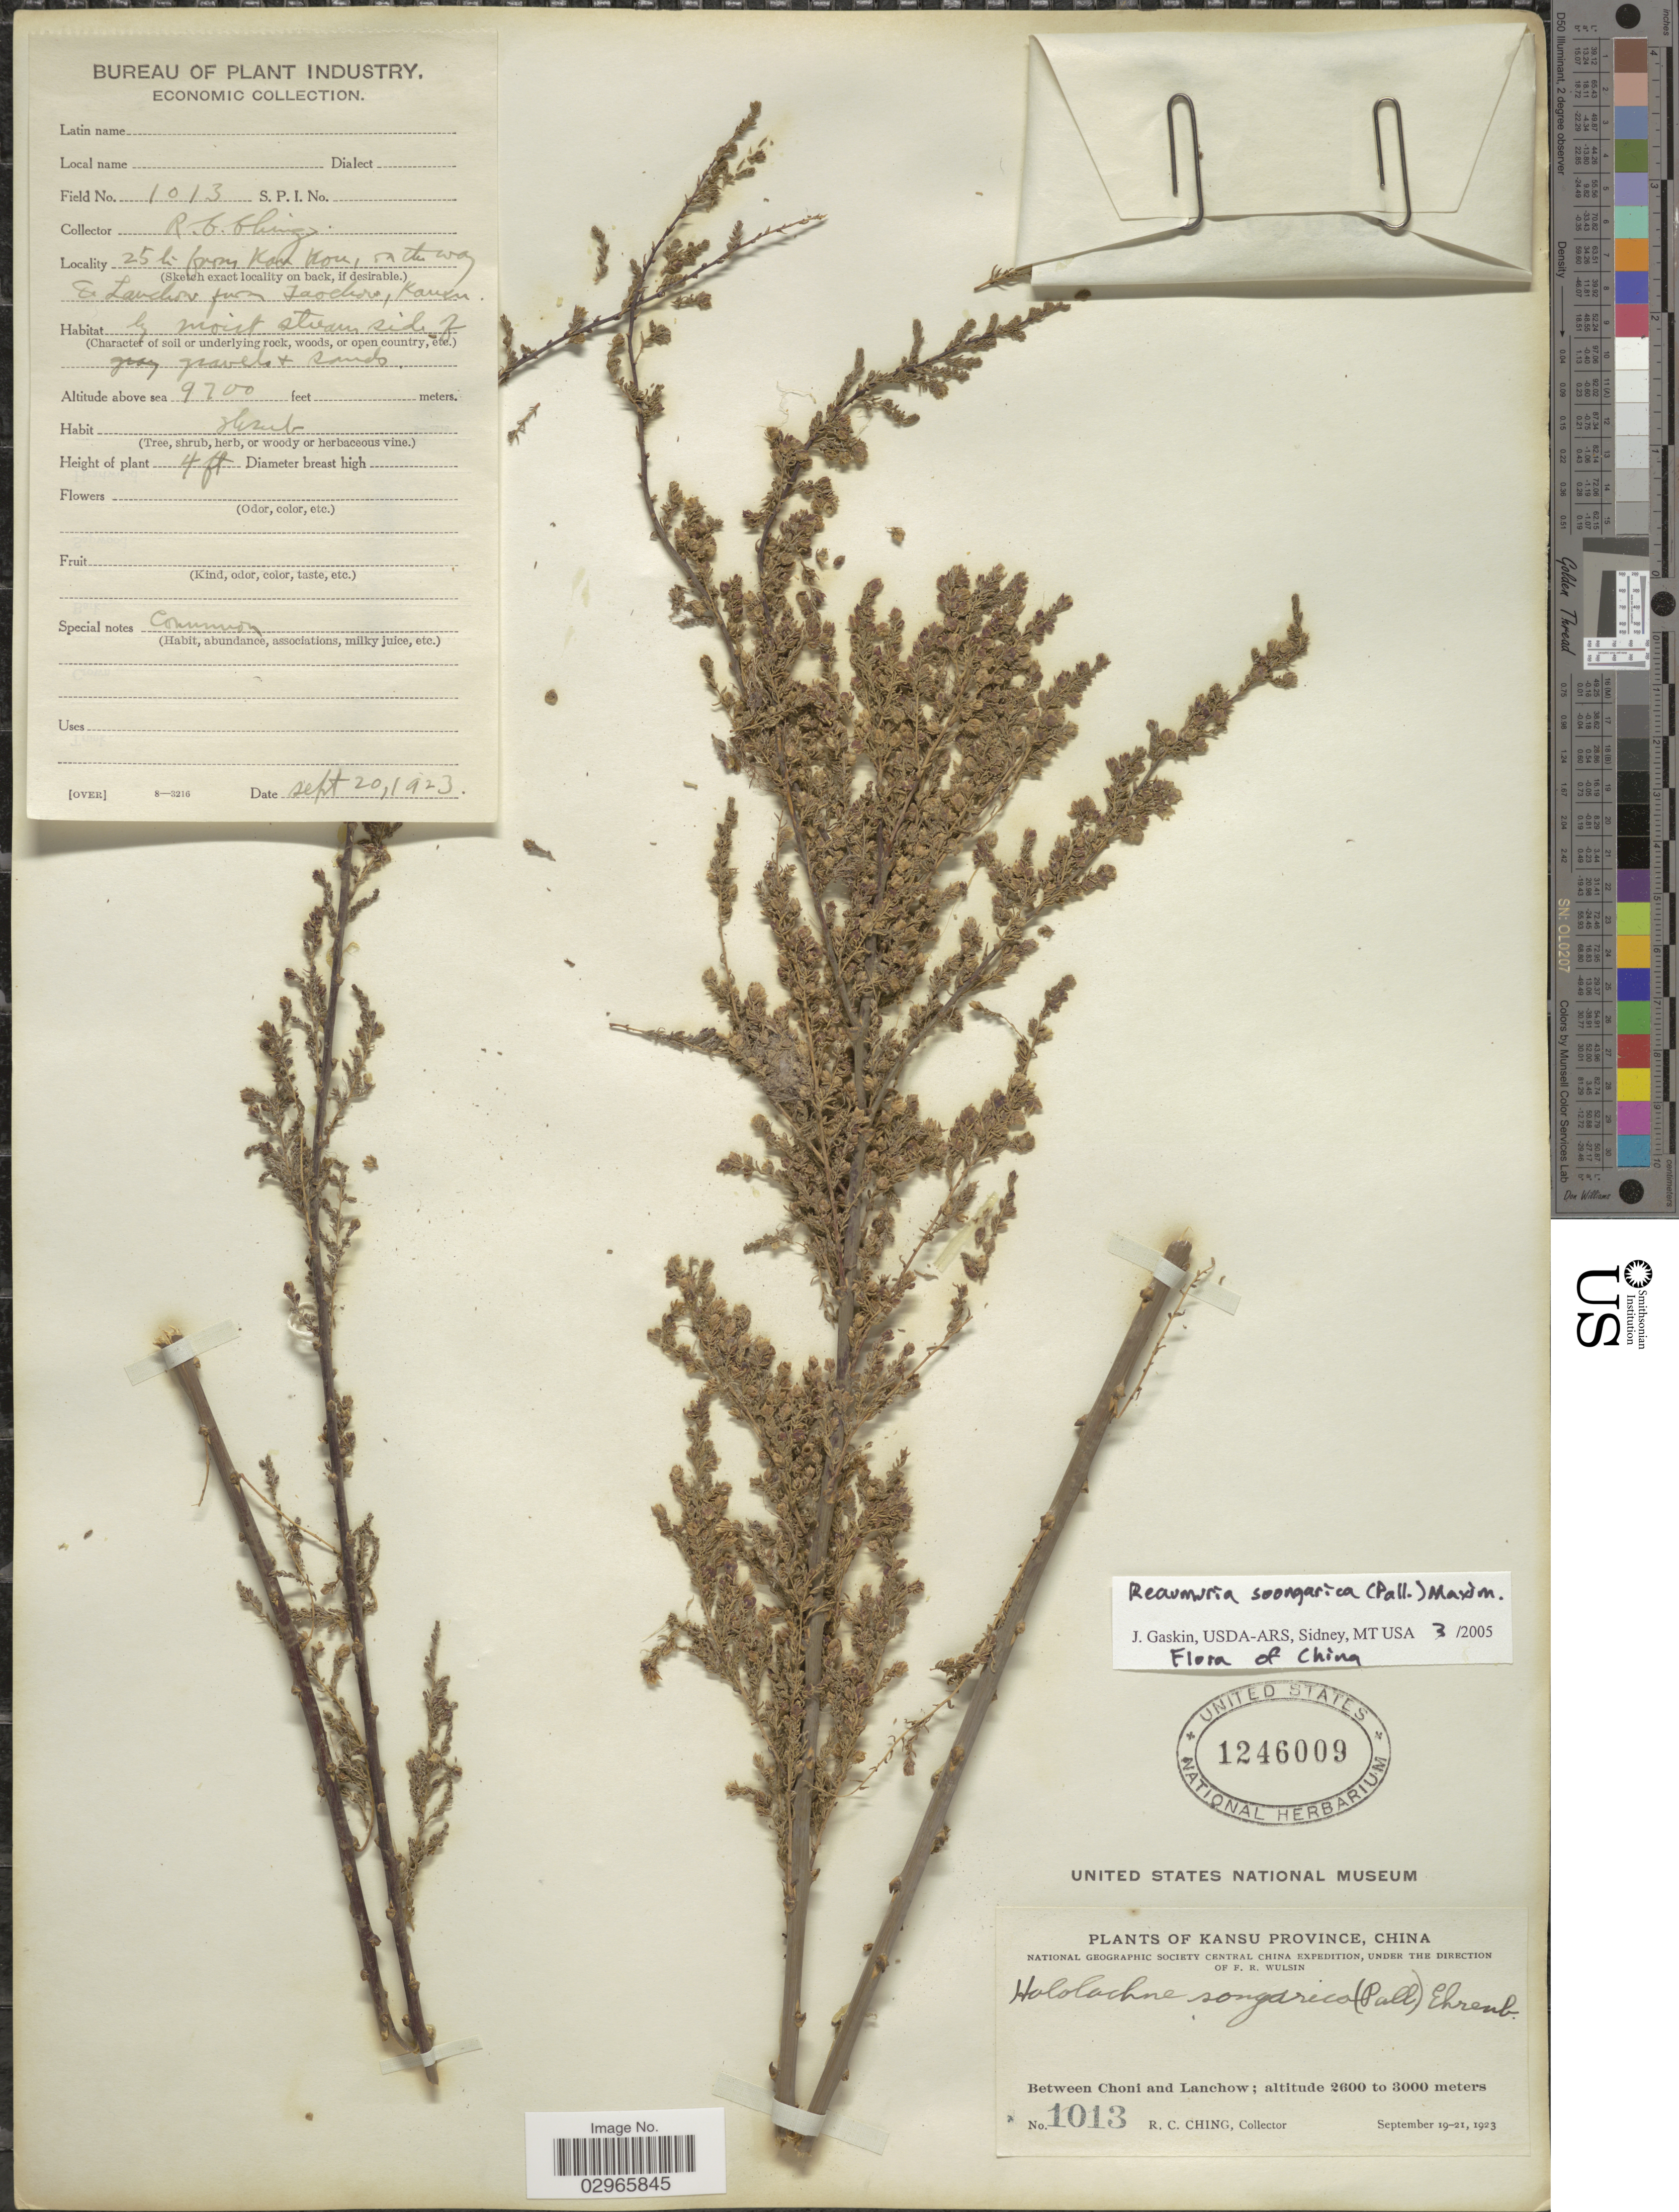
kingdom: Plantae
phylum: Tracheophyta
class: Magnoliopsida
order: Caryophyllales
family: Tamaricaceae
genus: Reaumuria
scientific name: Reaumuria songarica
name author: (Pall.) Maxim.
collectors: R. C. Ching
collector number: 1013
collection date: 1923-09-20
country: China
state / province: Gansu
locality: Between Choni and Lanchow. 25 li. from Kan Kou, on the way to Lanchow from Tao Chow, Kansu Province.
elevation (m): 2957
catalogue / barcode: US 1246009